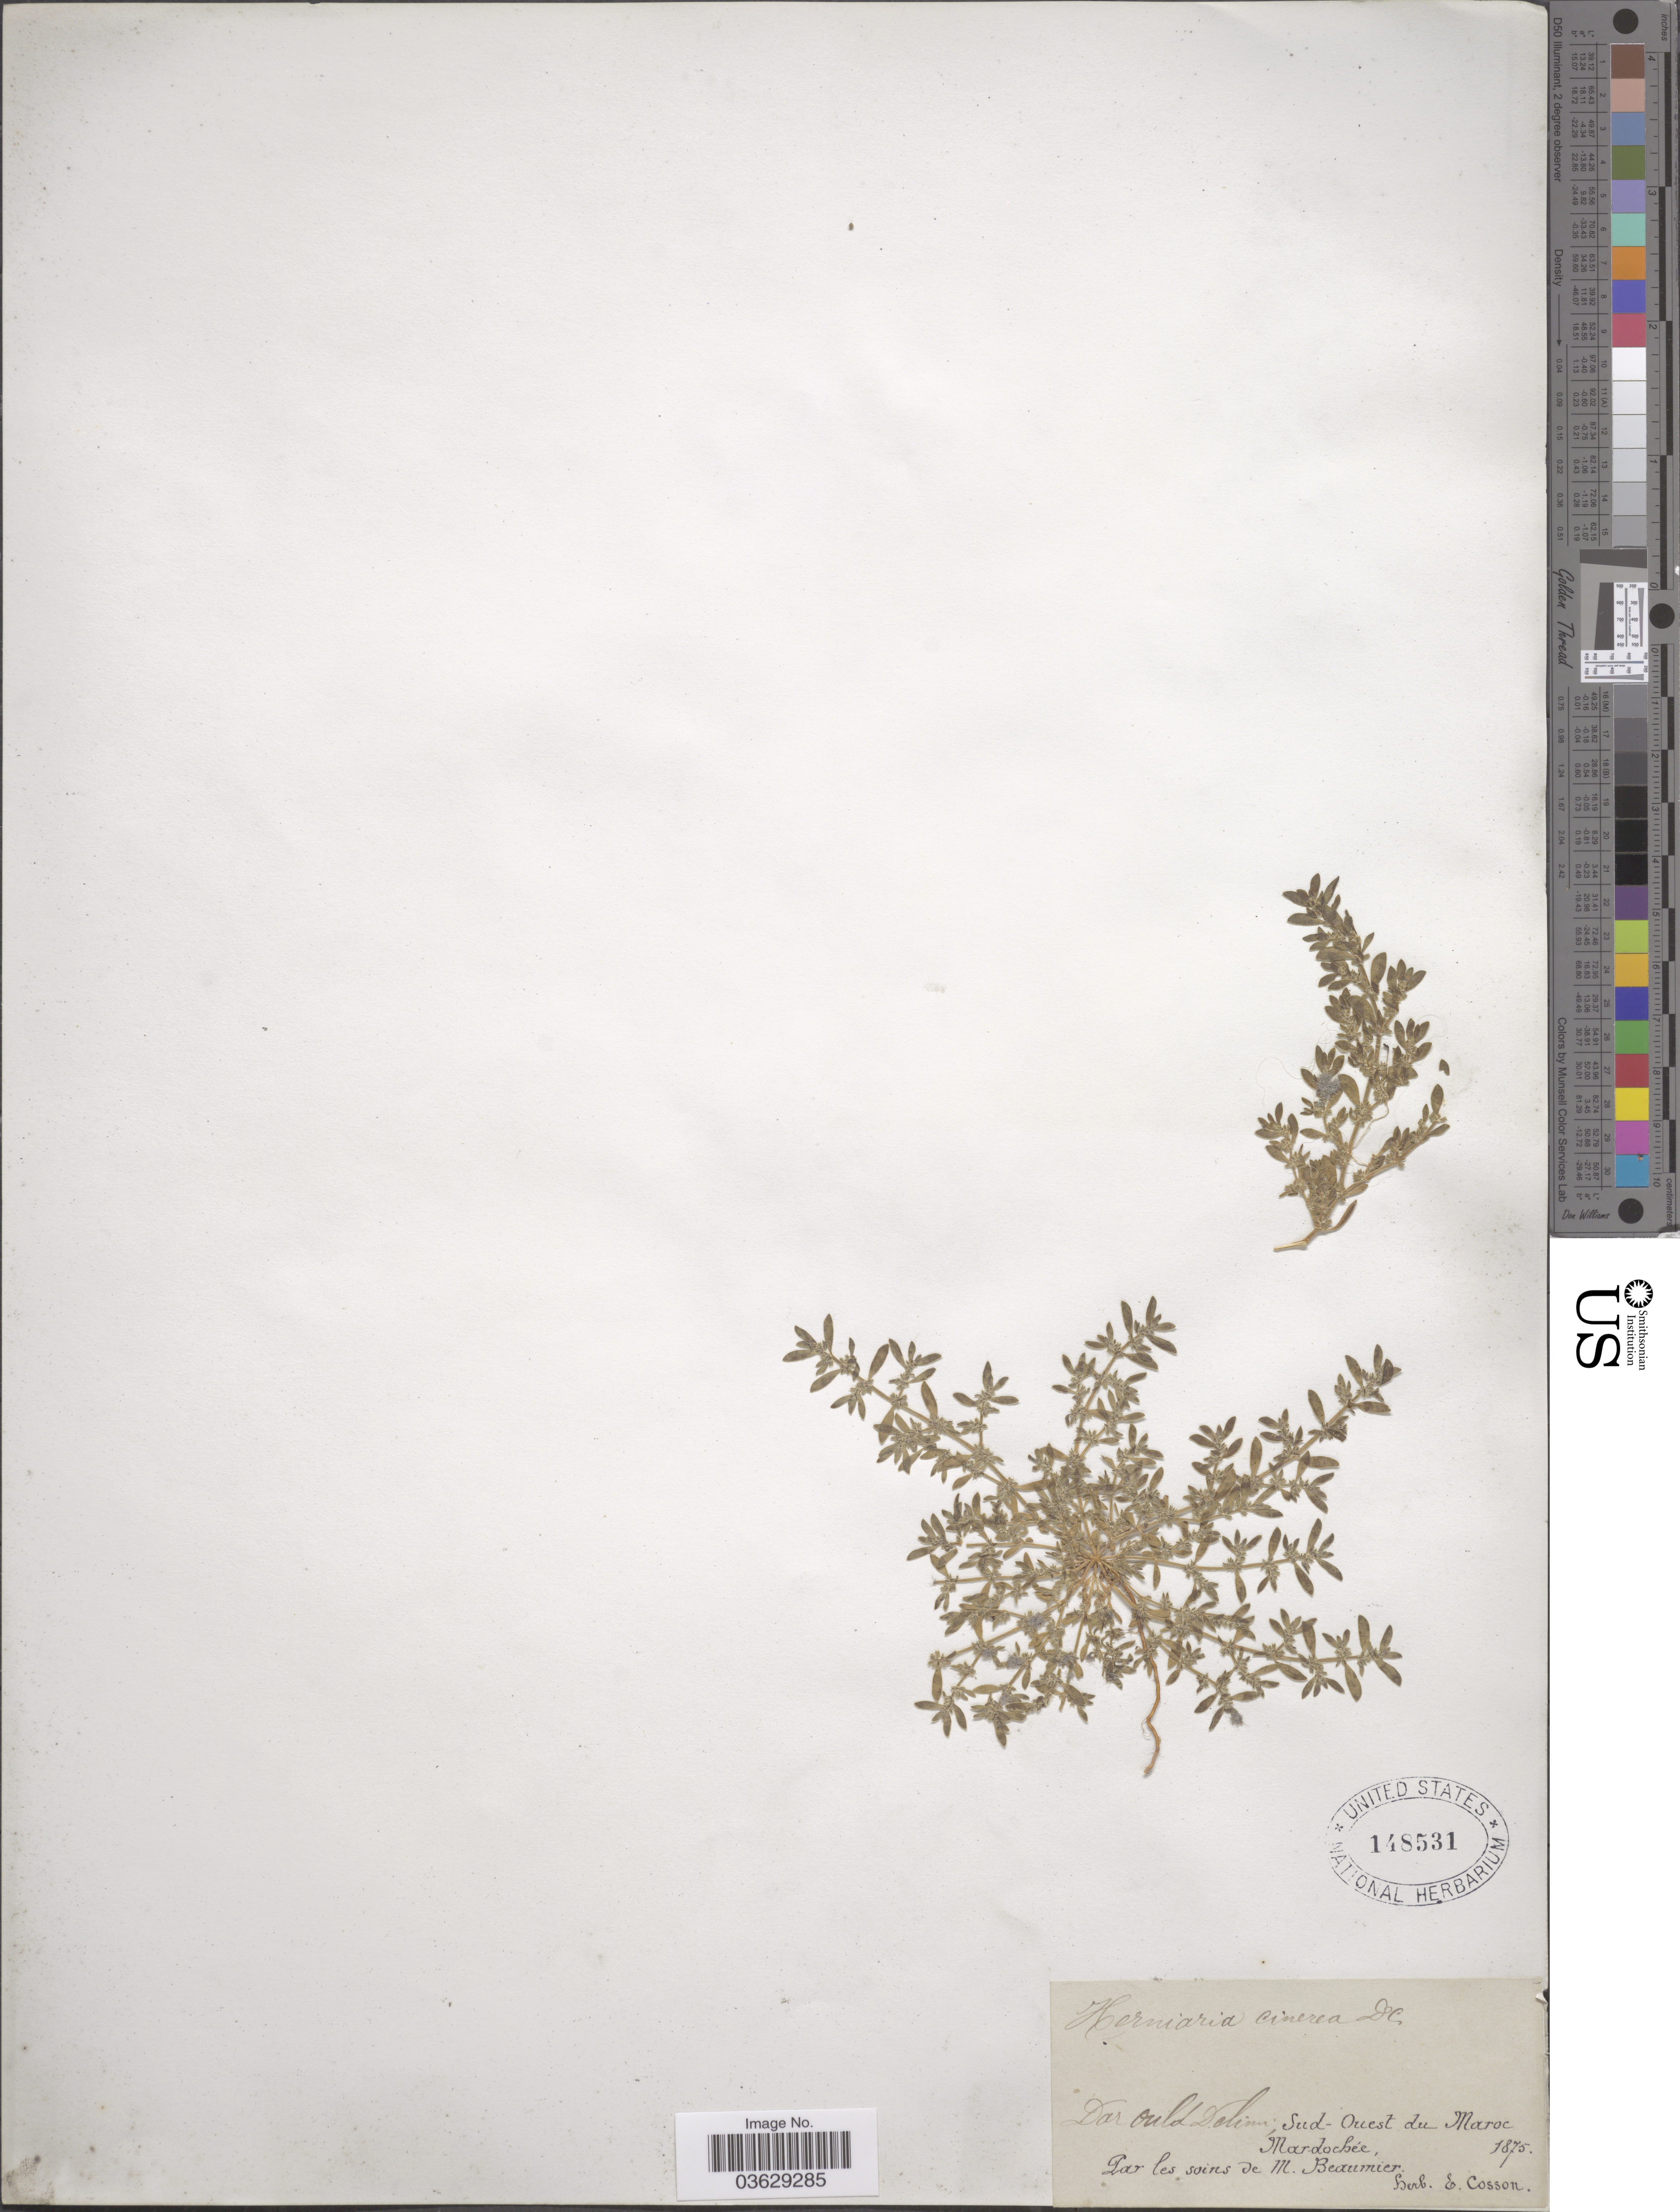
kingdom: Plantae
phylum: Tracheophyta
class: Magnoliopsida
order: Caryophyllales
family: Caryophyllaceae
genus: Herniaria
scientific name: Herniaria cinerea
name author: DC.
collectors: Mardochee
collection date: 1875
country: Morocco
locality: Dar Ould Delimi [interpreted], Sud-Ouest du Maroc.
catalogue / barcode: US 148531